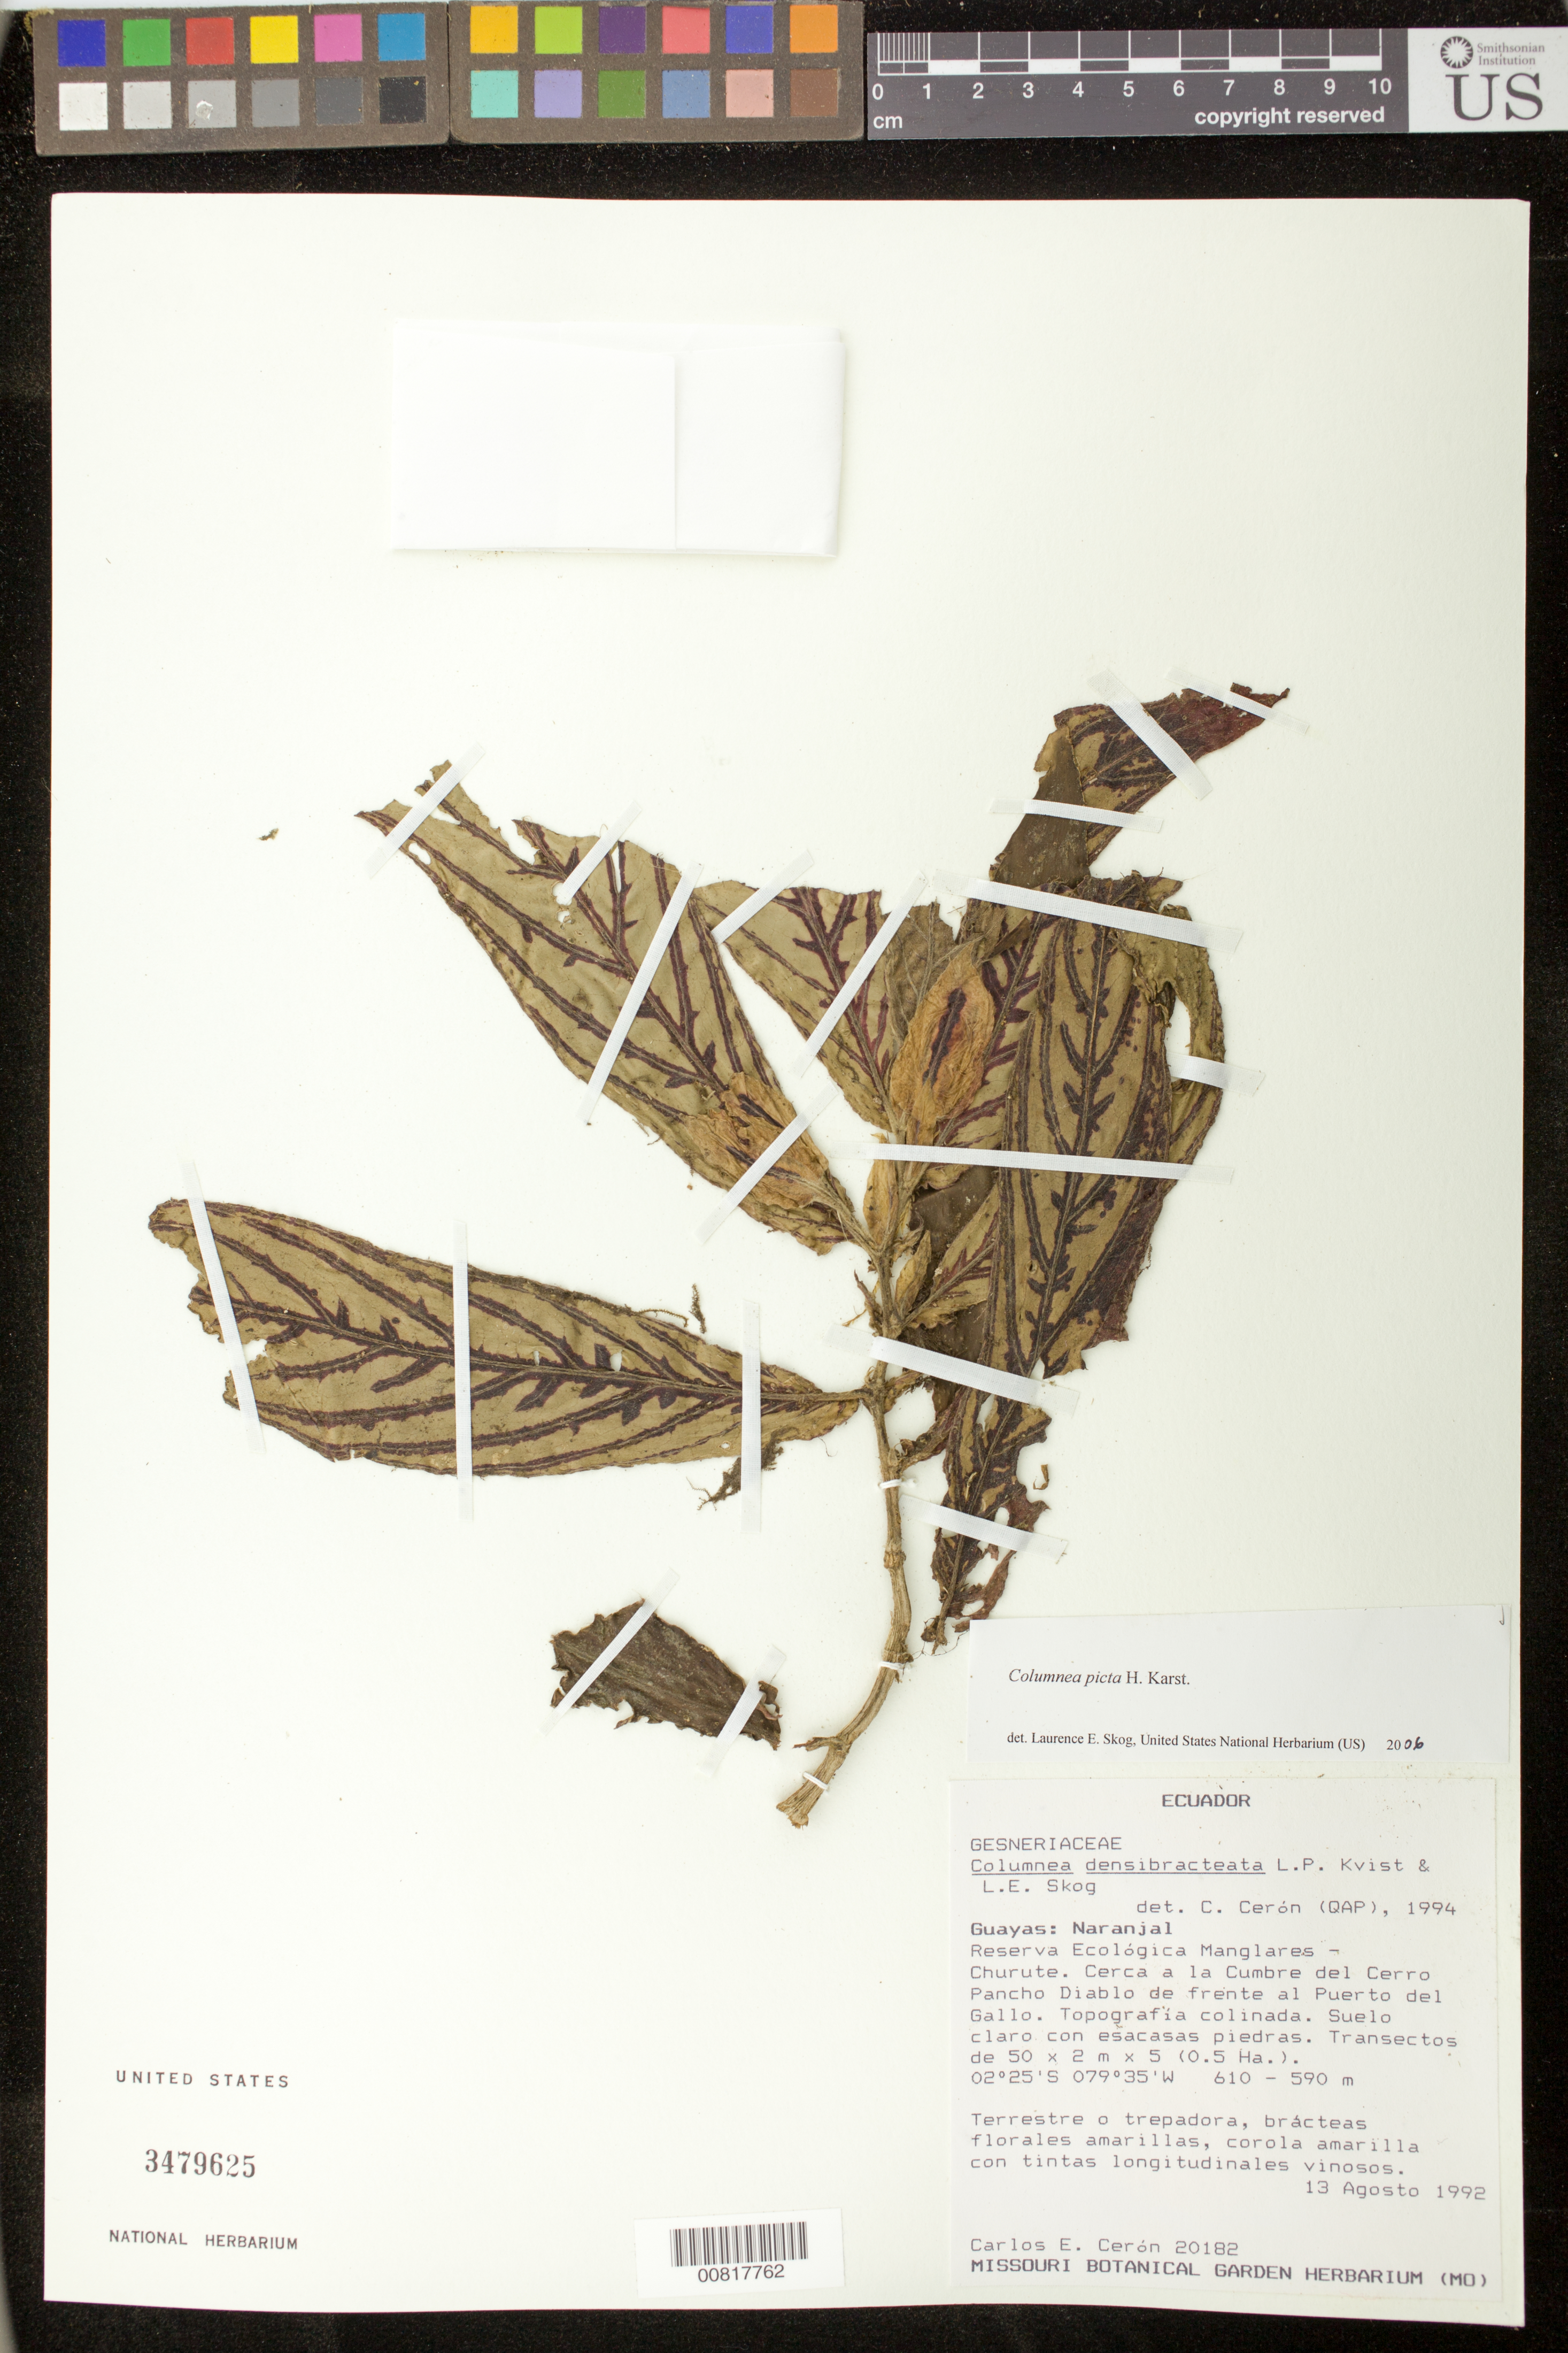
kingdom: Plantae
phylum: Tracheophyta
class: Magnoliopsida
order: Lamiales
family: Gesneriaceae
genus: Columnea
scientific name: Columnea karsteniana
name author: Singh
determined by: Skog, Laurence E.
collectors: C. E. Cerón M.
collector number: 20182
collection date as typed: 13 Aug 1992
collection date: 1992-08-13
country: Ecuador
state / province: Guayas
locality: Guayas: Naranjal. Reserva Ecologica Manglares-Churute. Cerca a la Cumbre del Cerro Pancho Diablo de frente al Puerto del Gallo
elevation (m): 610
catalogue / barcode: US 3479625